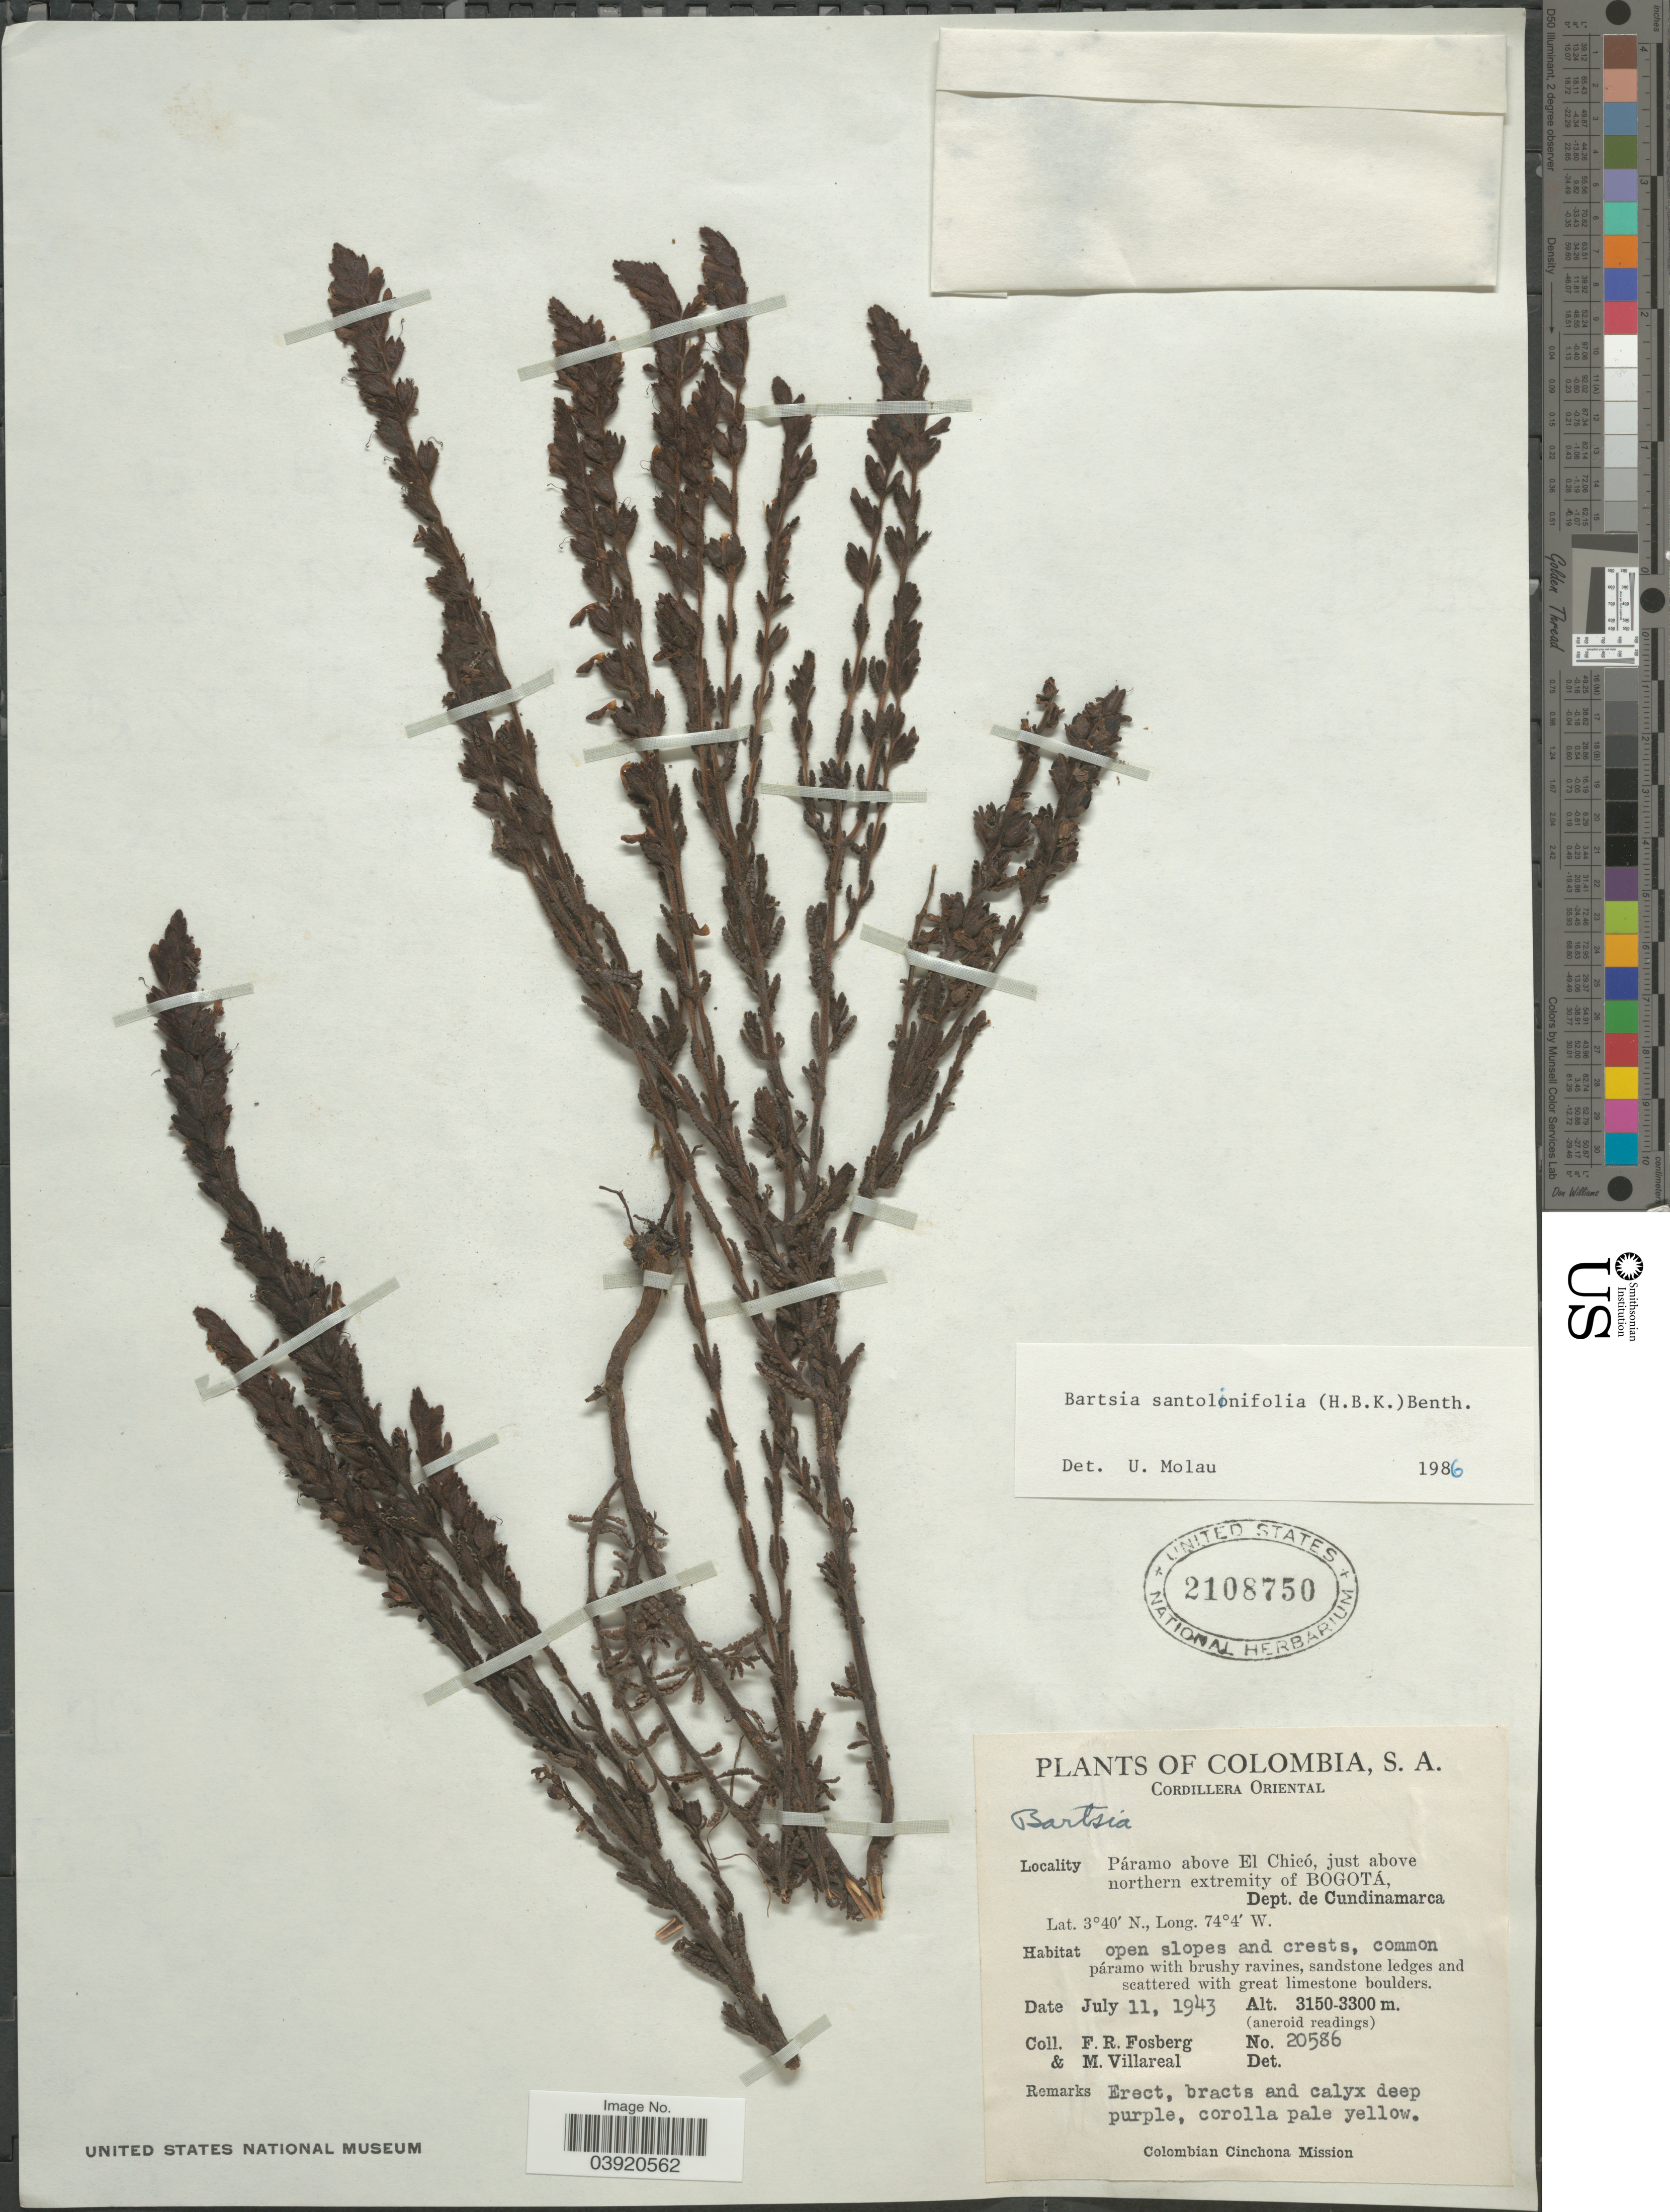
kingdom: Plantae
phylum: Tracheophyta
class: Magnoliopsida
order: Lamiales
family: Orobanchaceae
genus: Bartsia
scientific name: Bartsia santolinifolia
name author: (Kunth) Benth.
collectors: F. R. Fosberg & M. Villareal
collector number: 20586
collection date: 1943-07-11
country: Colombia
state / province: Cundinamarca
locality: Cordillera Oriental. Páramo above El Chicó, just above northern extremity of Bogotá, Dept. de Cundinamarca.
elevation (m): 3150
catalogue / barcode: US 2108750